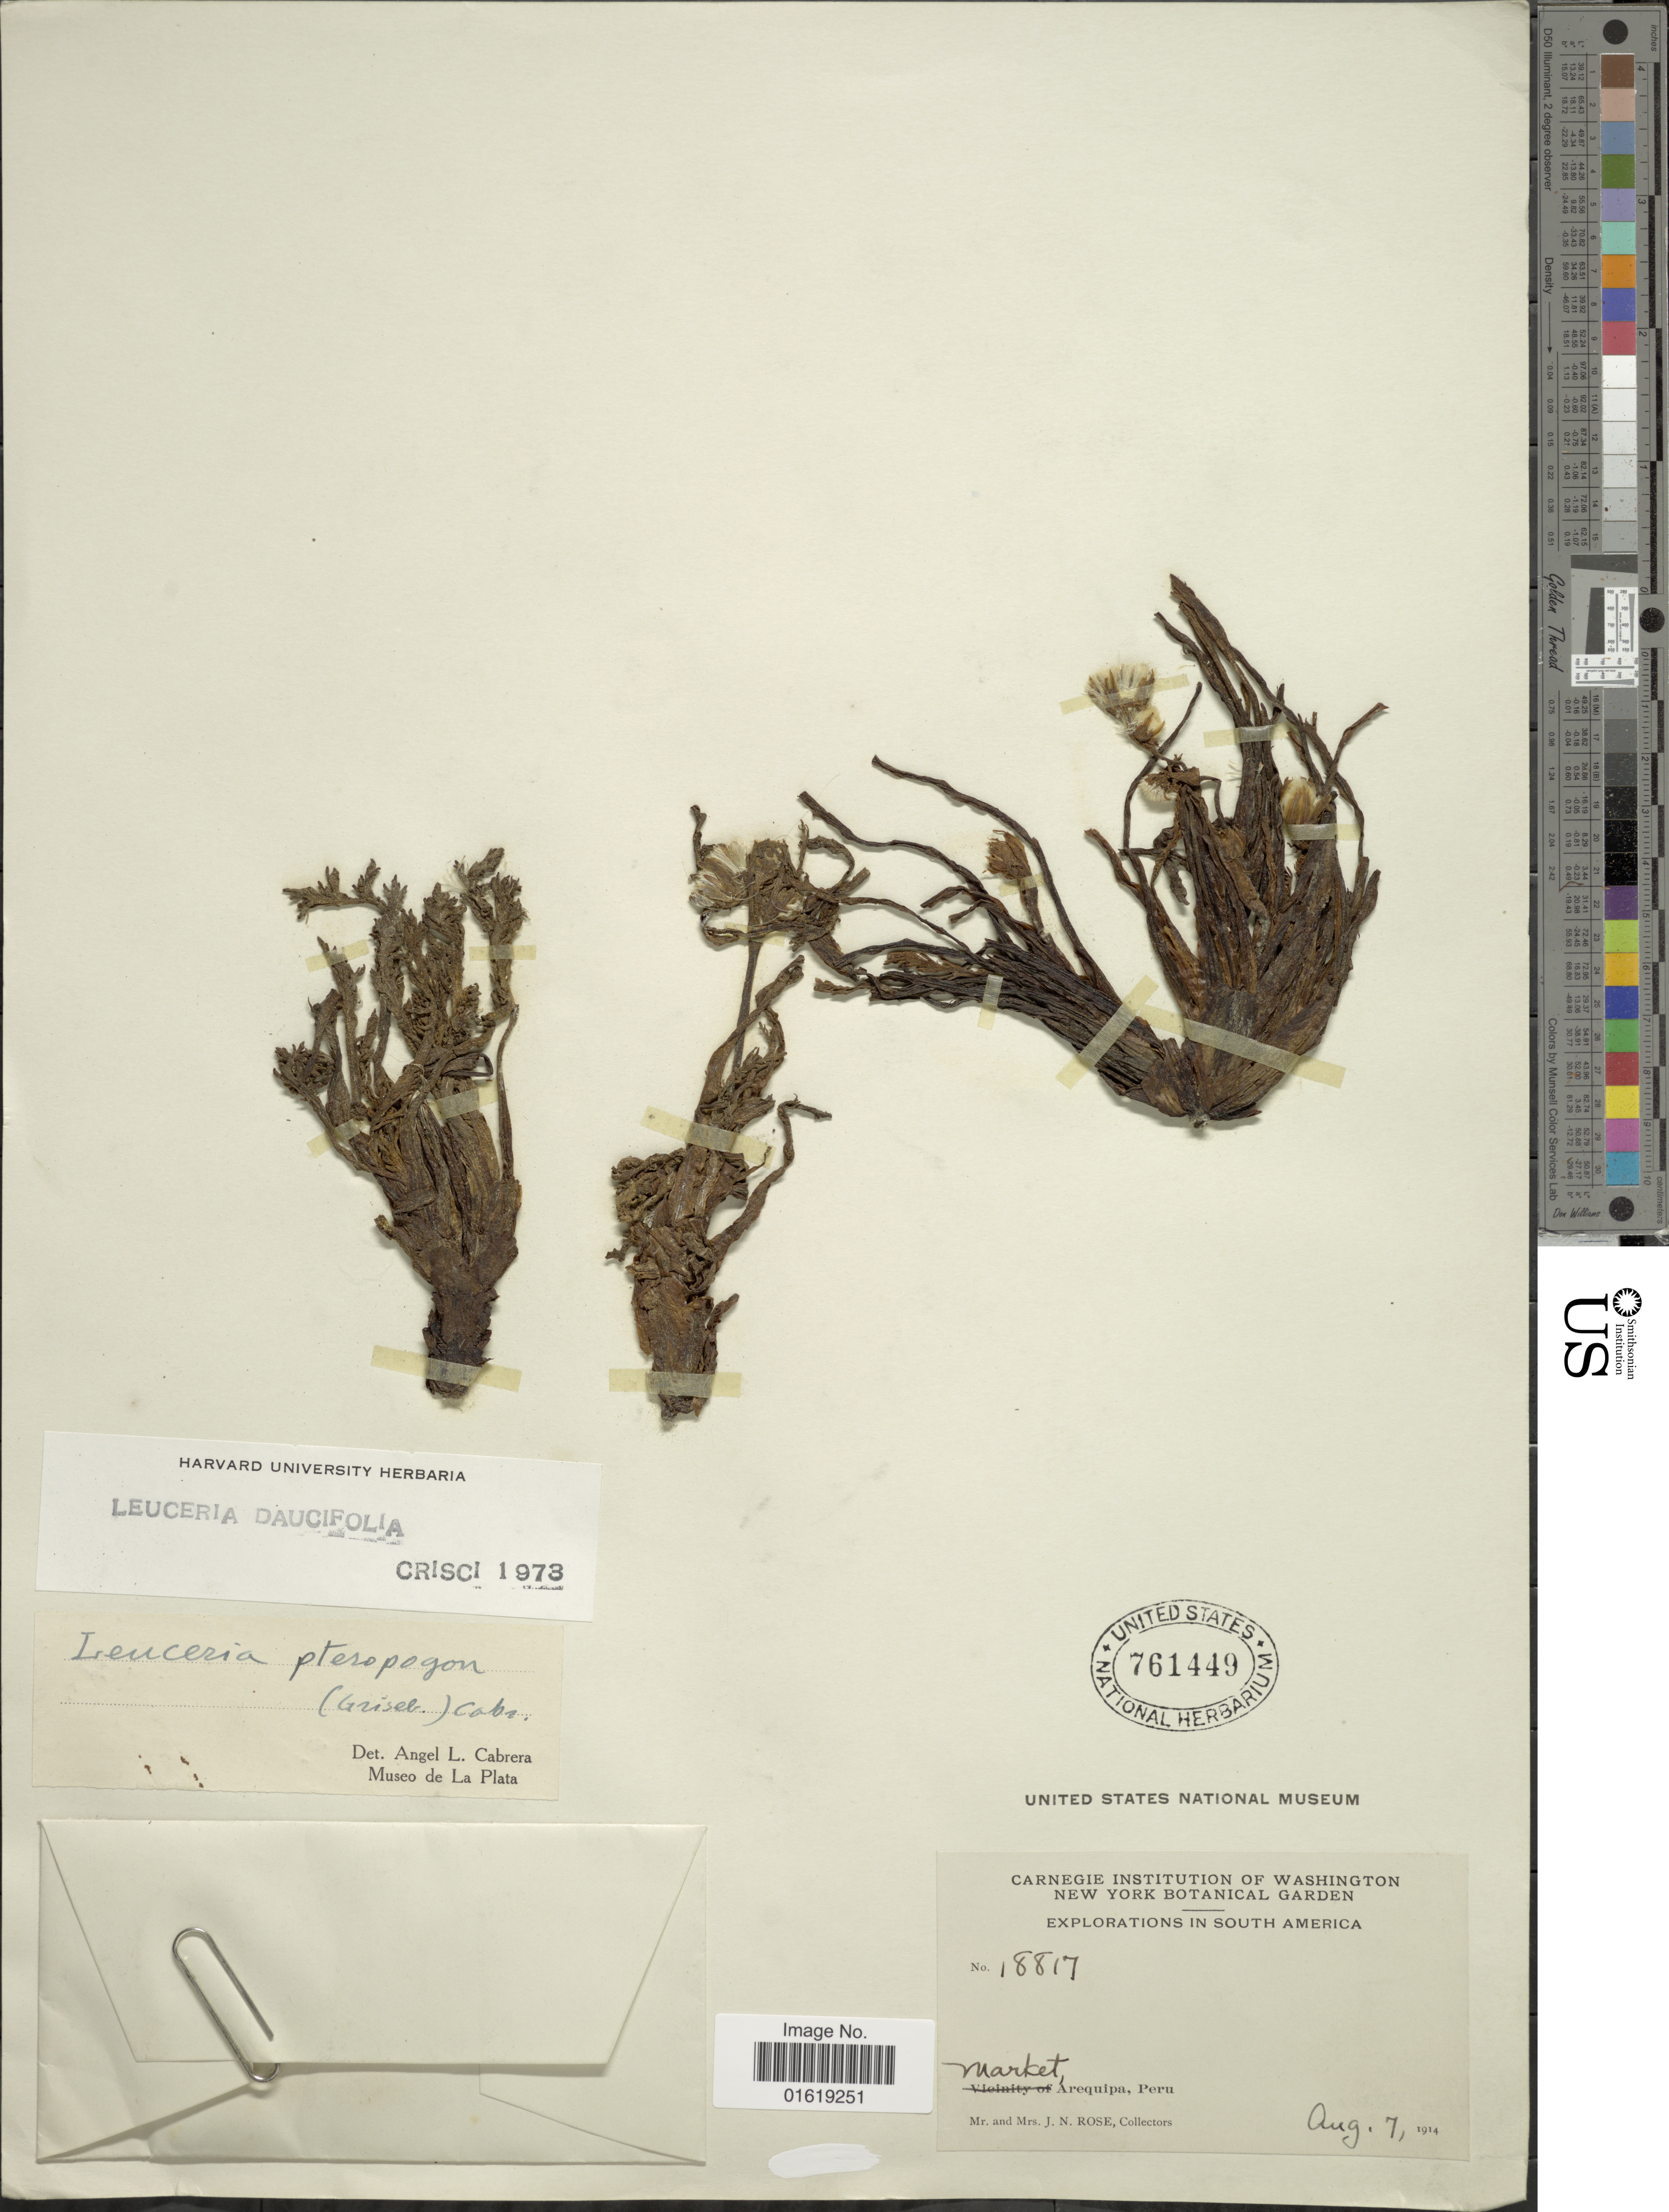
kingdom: Plantae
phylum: Tracheophyta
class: Magnoliopsida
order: Asterales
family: Asteraceae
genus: Leucheria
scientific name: Leucheria daucifolia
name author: Crisci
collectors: J. N. Rose & L. B. Rose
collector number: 18817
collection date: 1914-08-07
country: Peru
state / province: Arequipa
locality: Market, Arequipa.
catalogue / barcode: US 761449